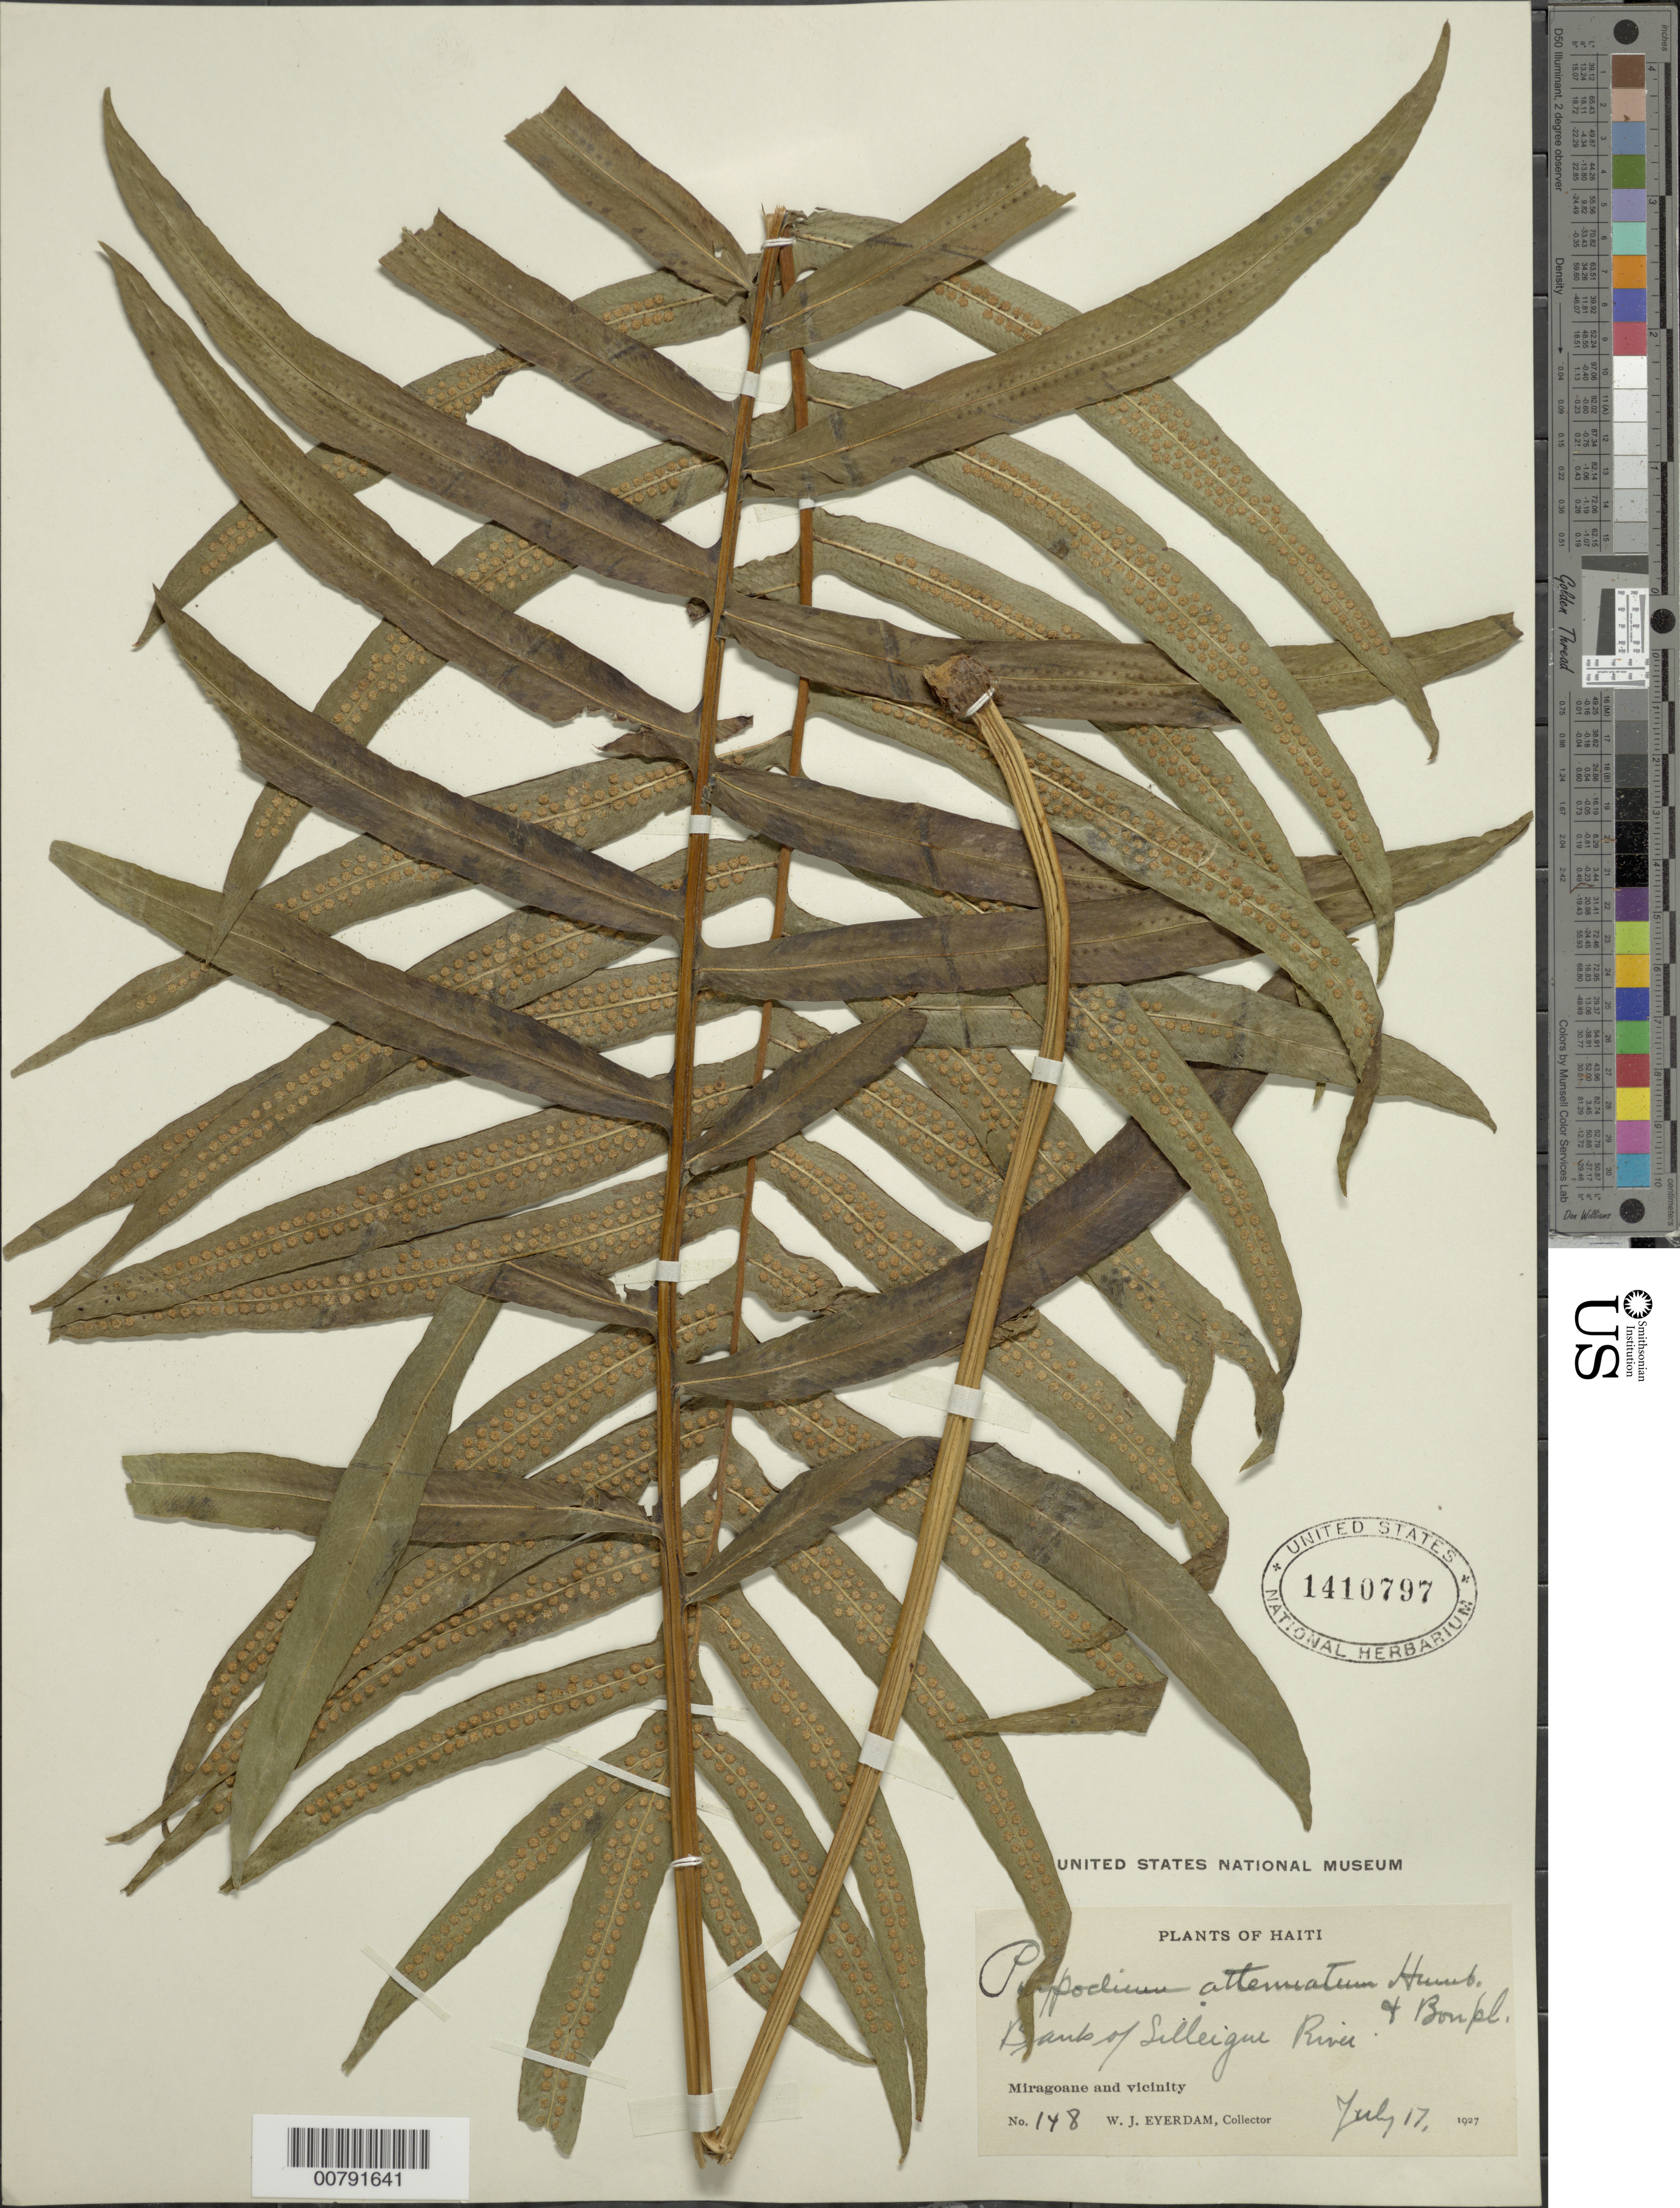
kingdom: Plantae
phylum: Tracheophyta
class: Polypodiopsida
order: Polypodiales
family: Polypodiaceae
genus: Serpocaulon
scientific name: Serpocaulon triseriale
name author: (Sw.) A.R. Sm.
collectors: W. J. Eyerdam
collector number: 148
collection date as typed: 17 Jul 1927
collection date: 1927-07-17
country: Haiti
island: Hispaniola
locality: Miragoane and vicinity; banks of Silleigne River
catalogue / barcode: US 1410797